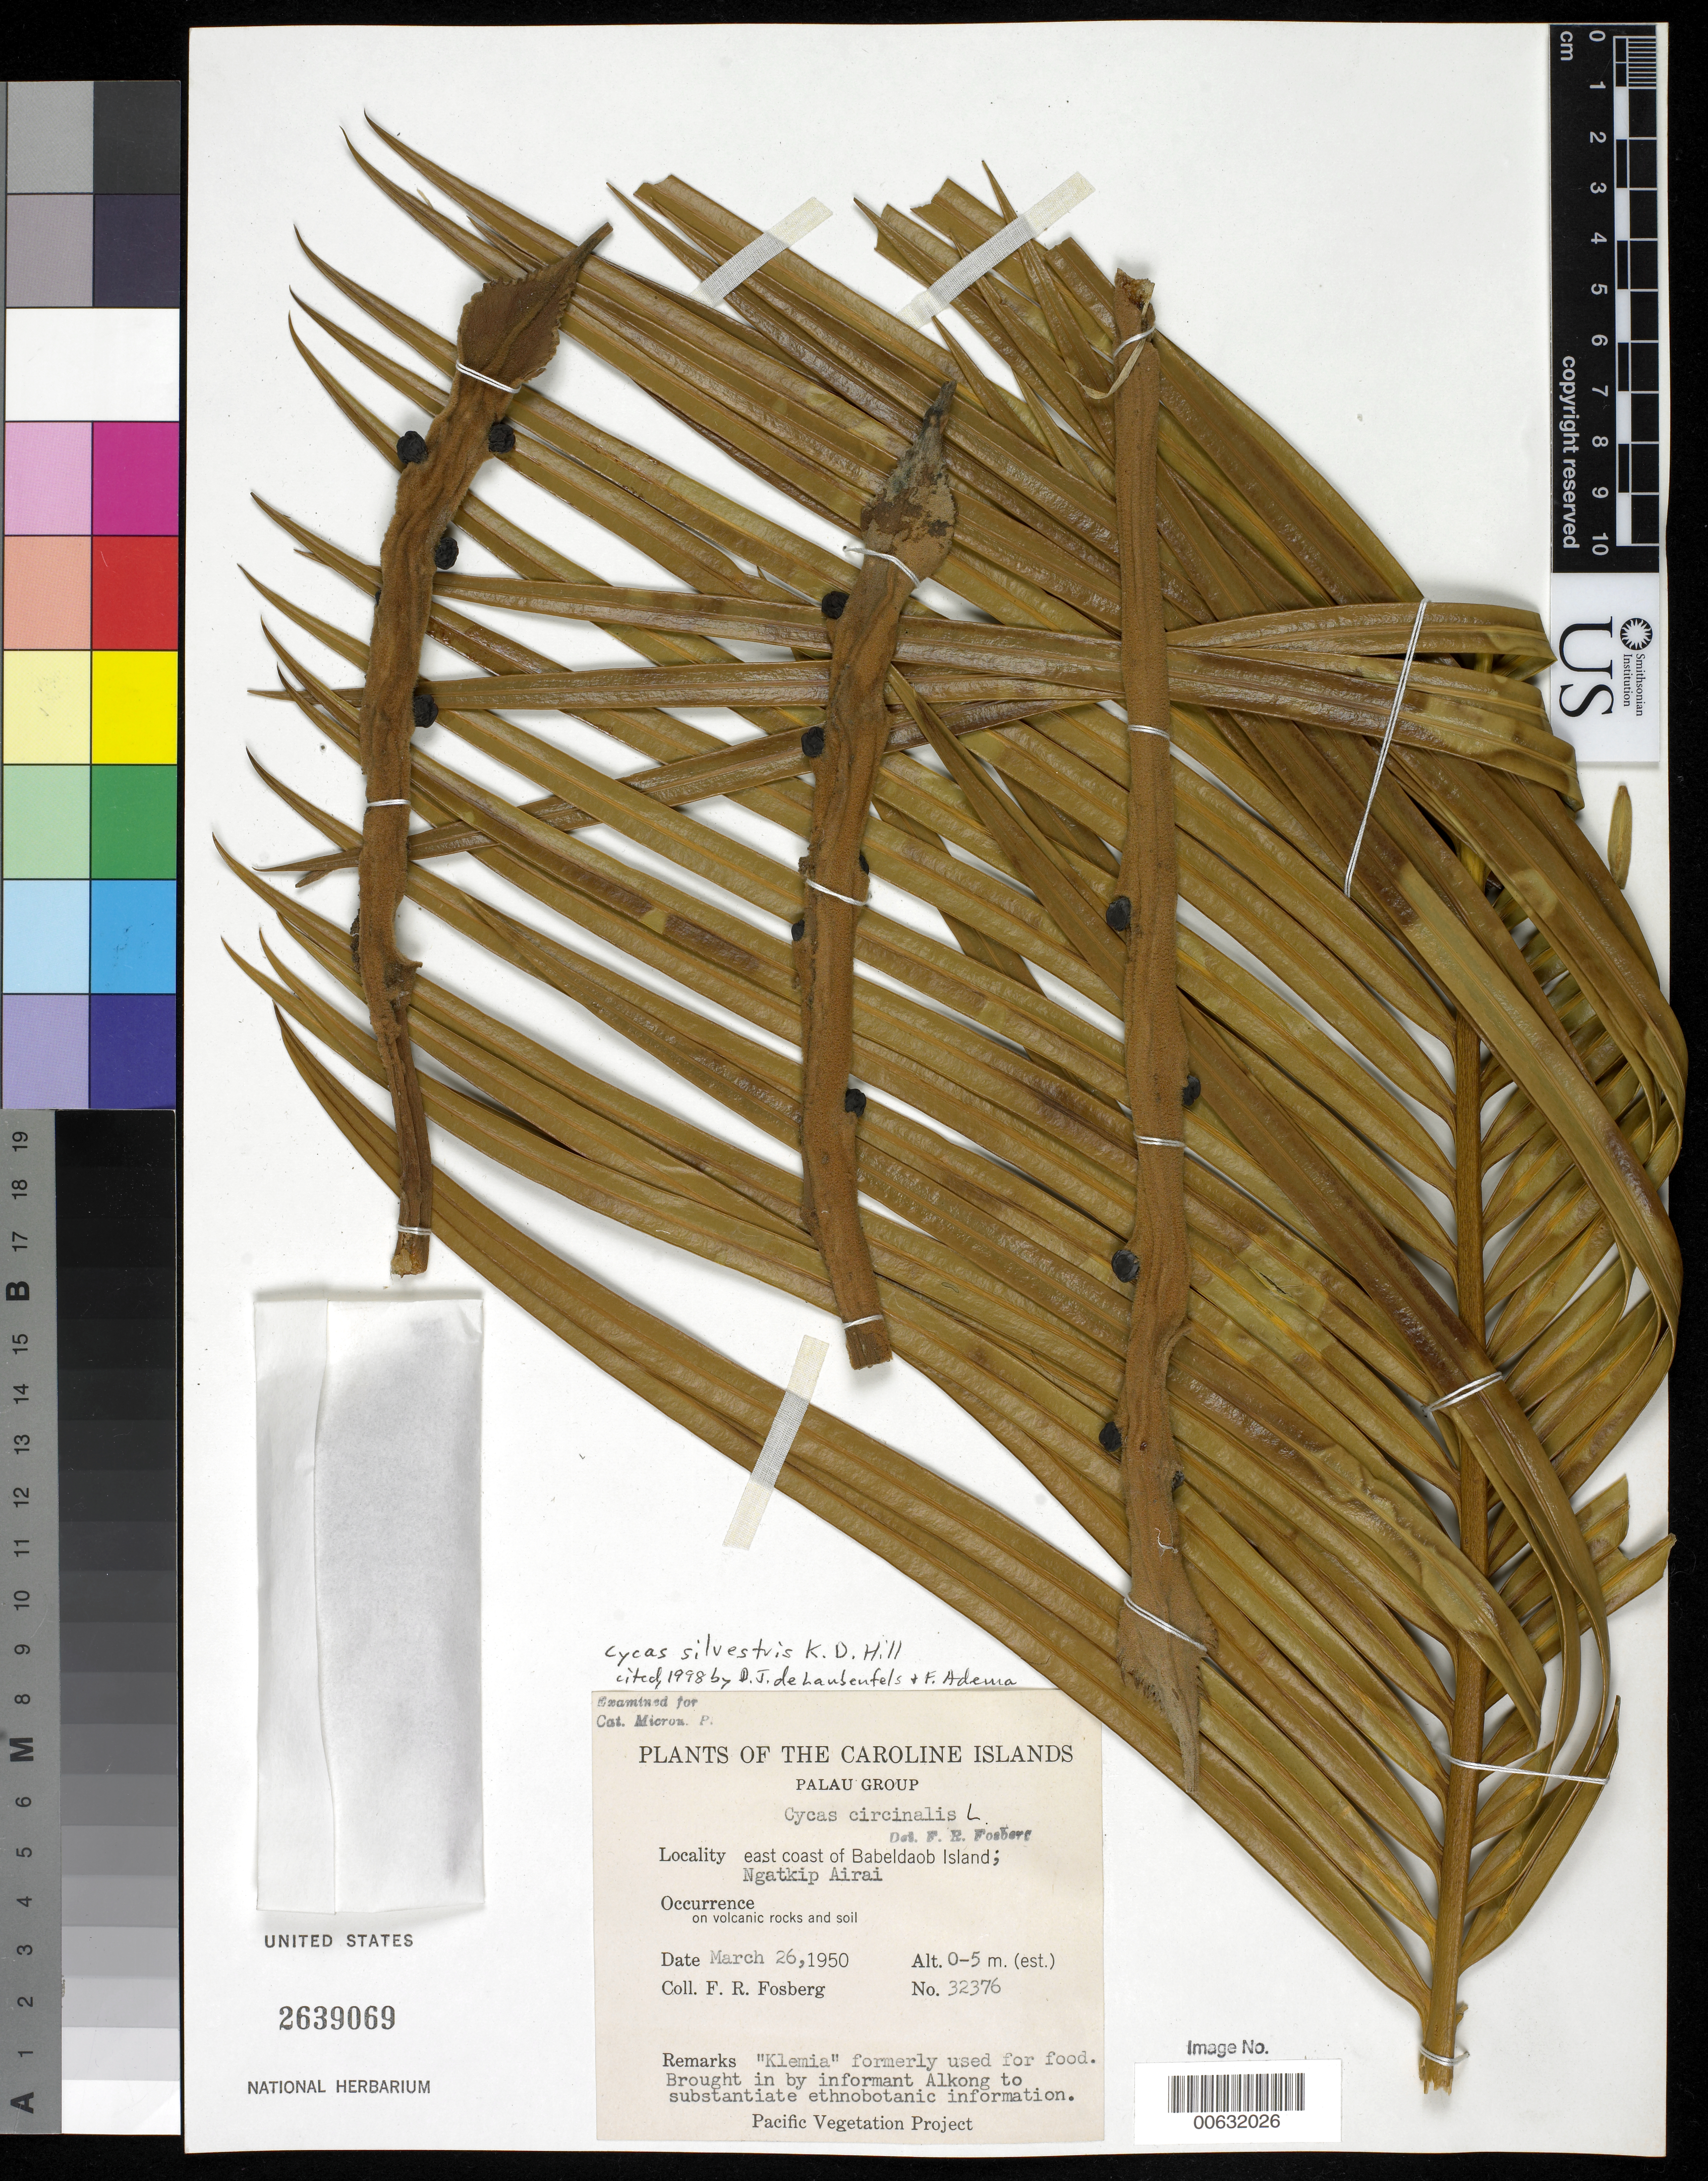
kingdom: Plantae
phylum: Tracheophyta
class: Cycadopsida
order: Cycadales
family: Cycadaceae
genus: Cycas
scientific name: Cycas silvestris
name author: K.D. Hill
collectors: F. R. Fosberg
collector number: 32376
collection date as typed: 26 Mar 1950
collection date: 1950-03-26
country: Palau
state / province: Airai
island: Babeldaob [Babelthuap]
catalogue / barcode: US 2639069